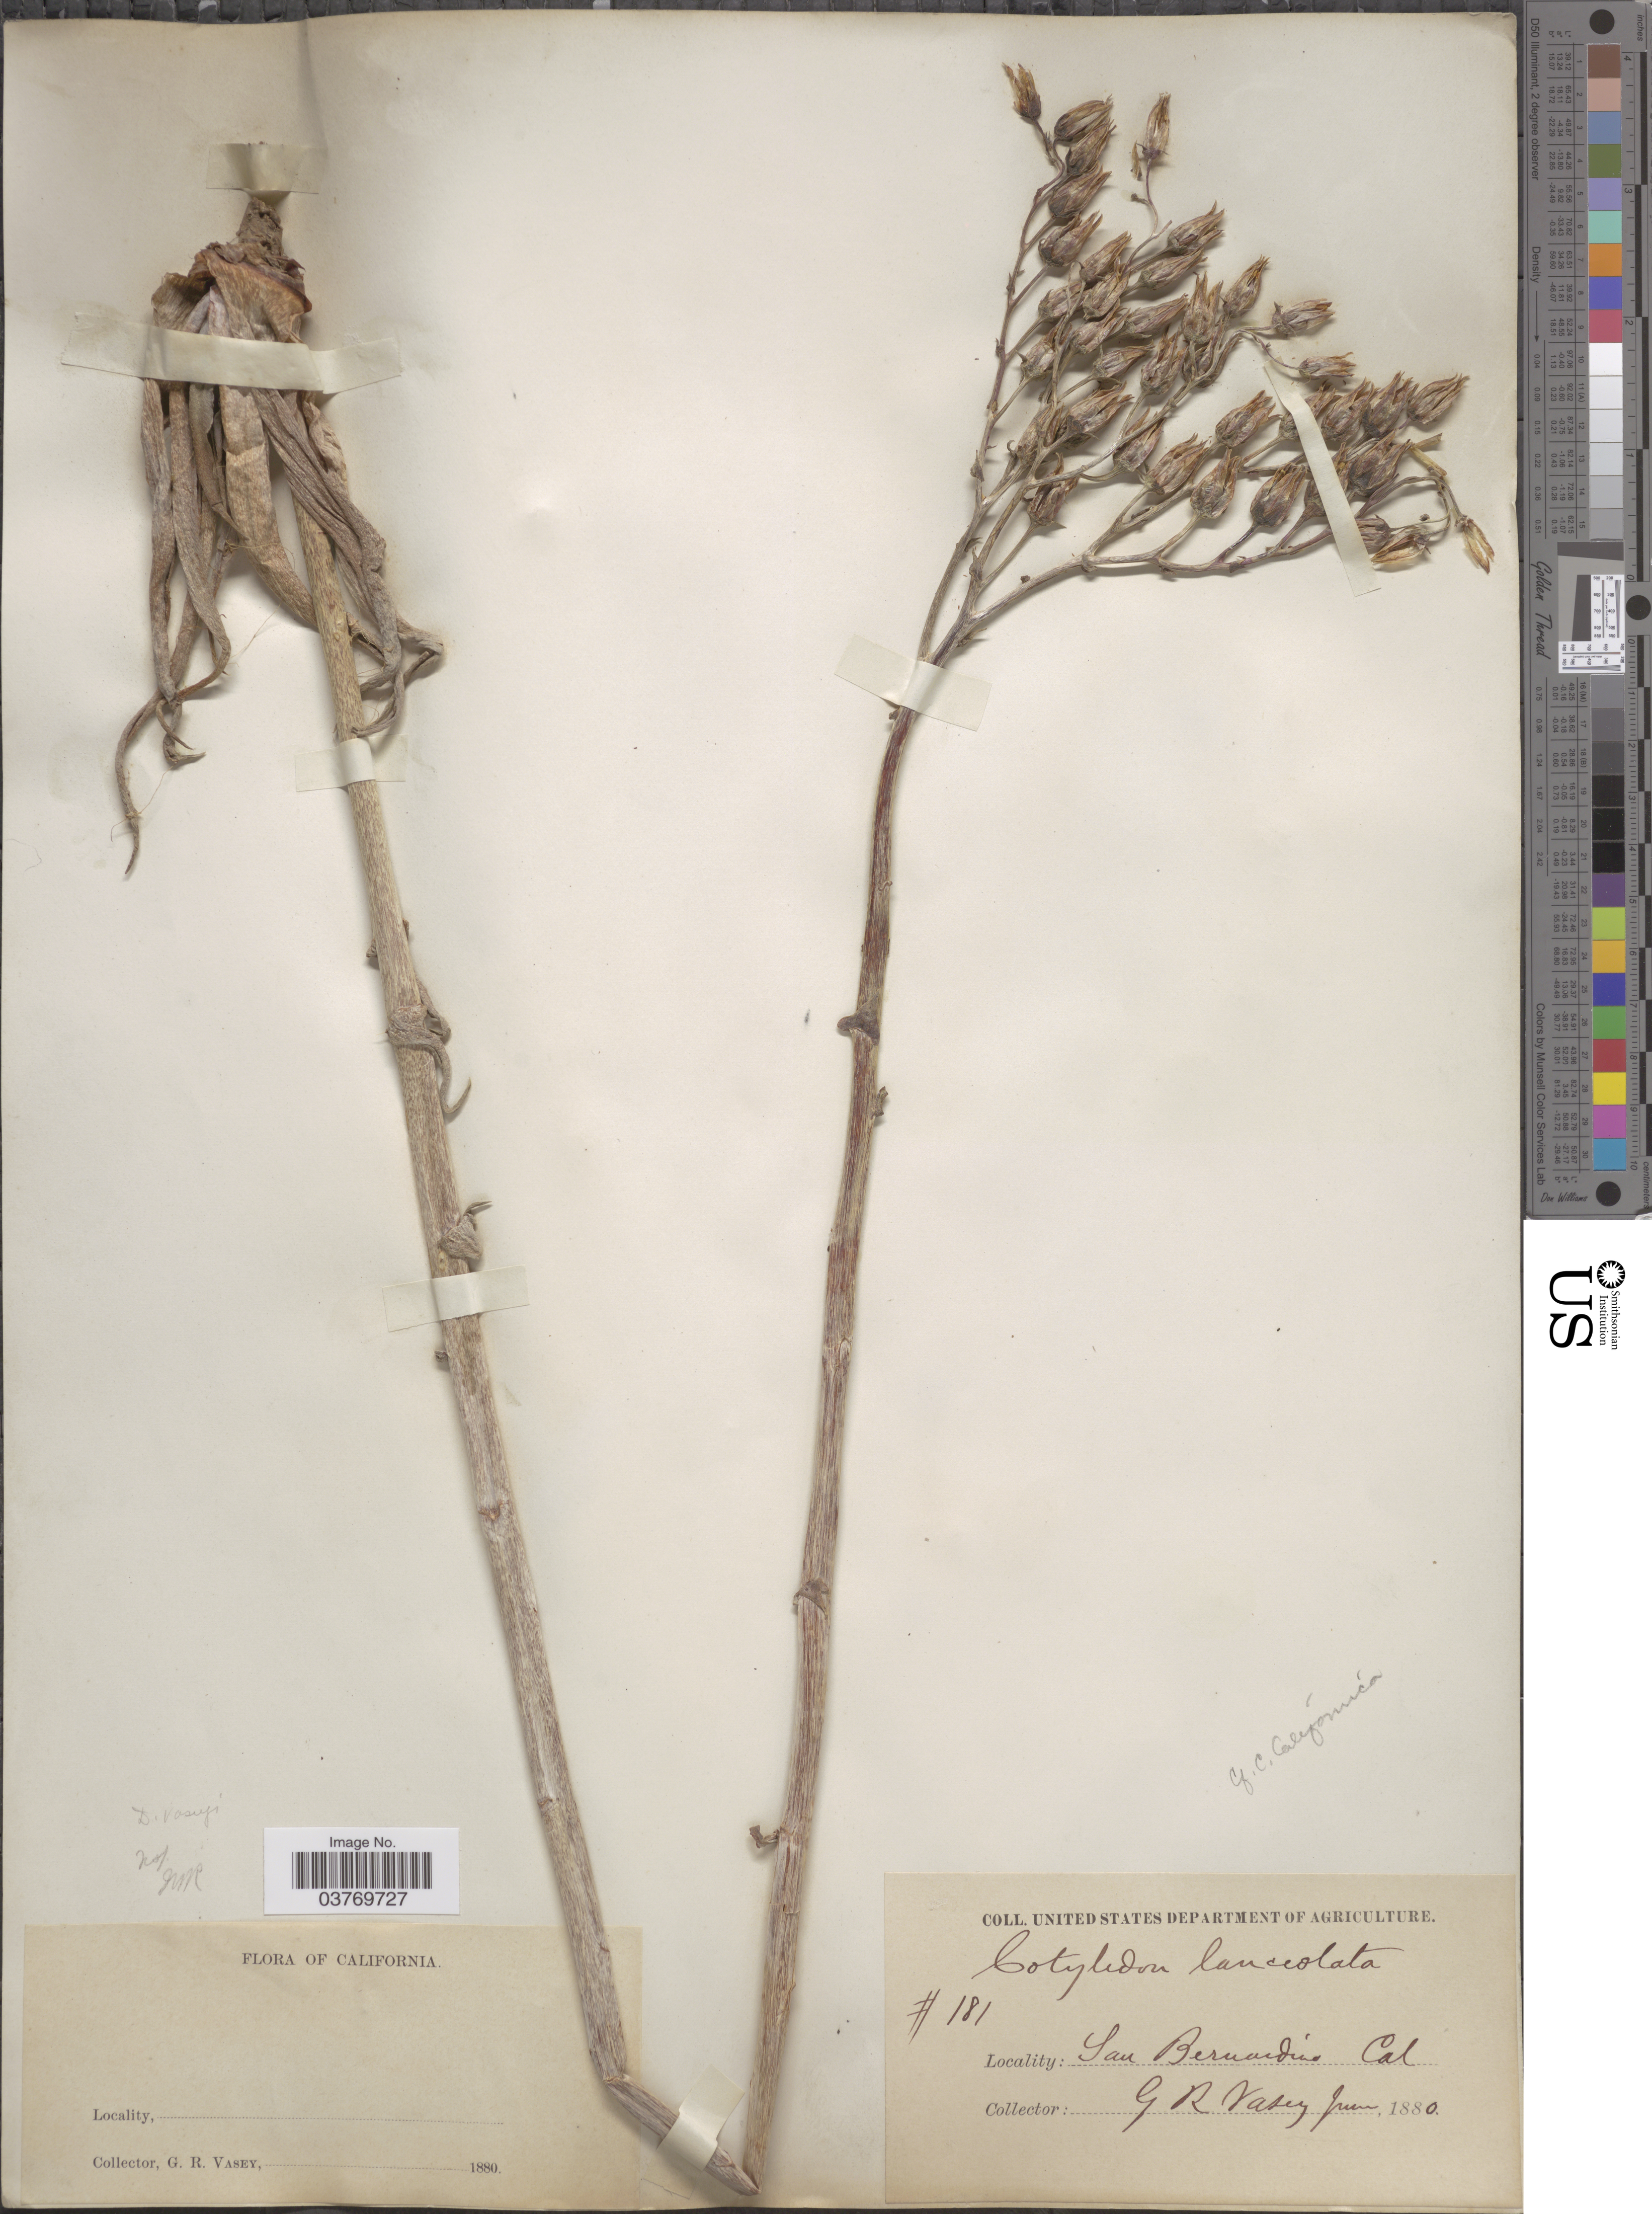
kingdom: Plantae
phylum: Tracheophyta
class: Magnoliopsida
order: Saxifragales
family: Crassulaceae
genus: Dudleya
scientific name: Dudleya grandiflora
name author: Rose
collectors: G. R. Vasey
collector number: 181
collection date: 1880-06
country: United States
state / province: California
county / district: San Bernardino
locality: San Bernardino.